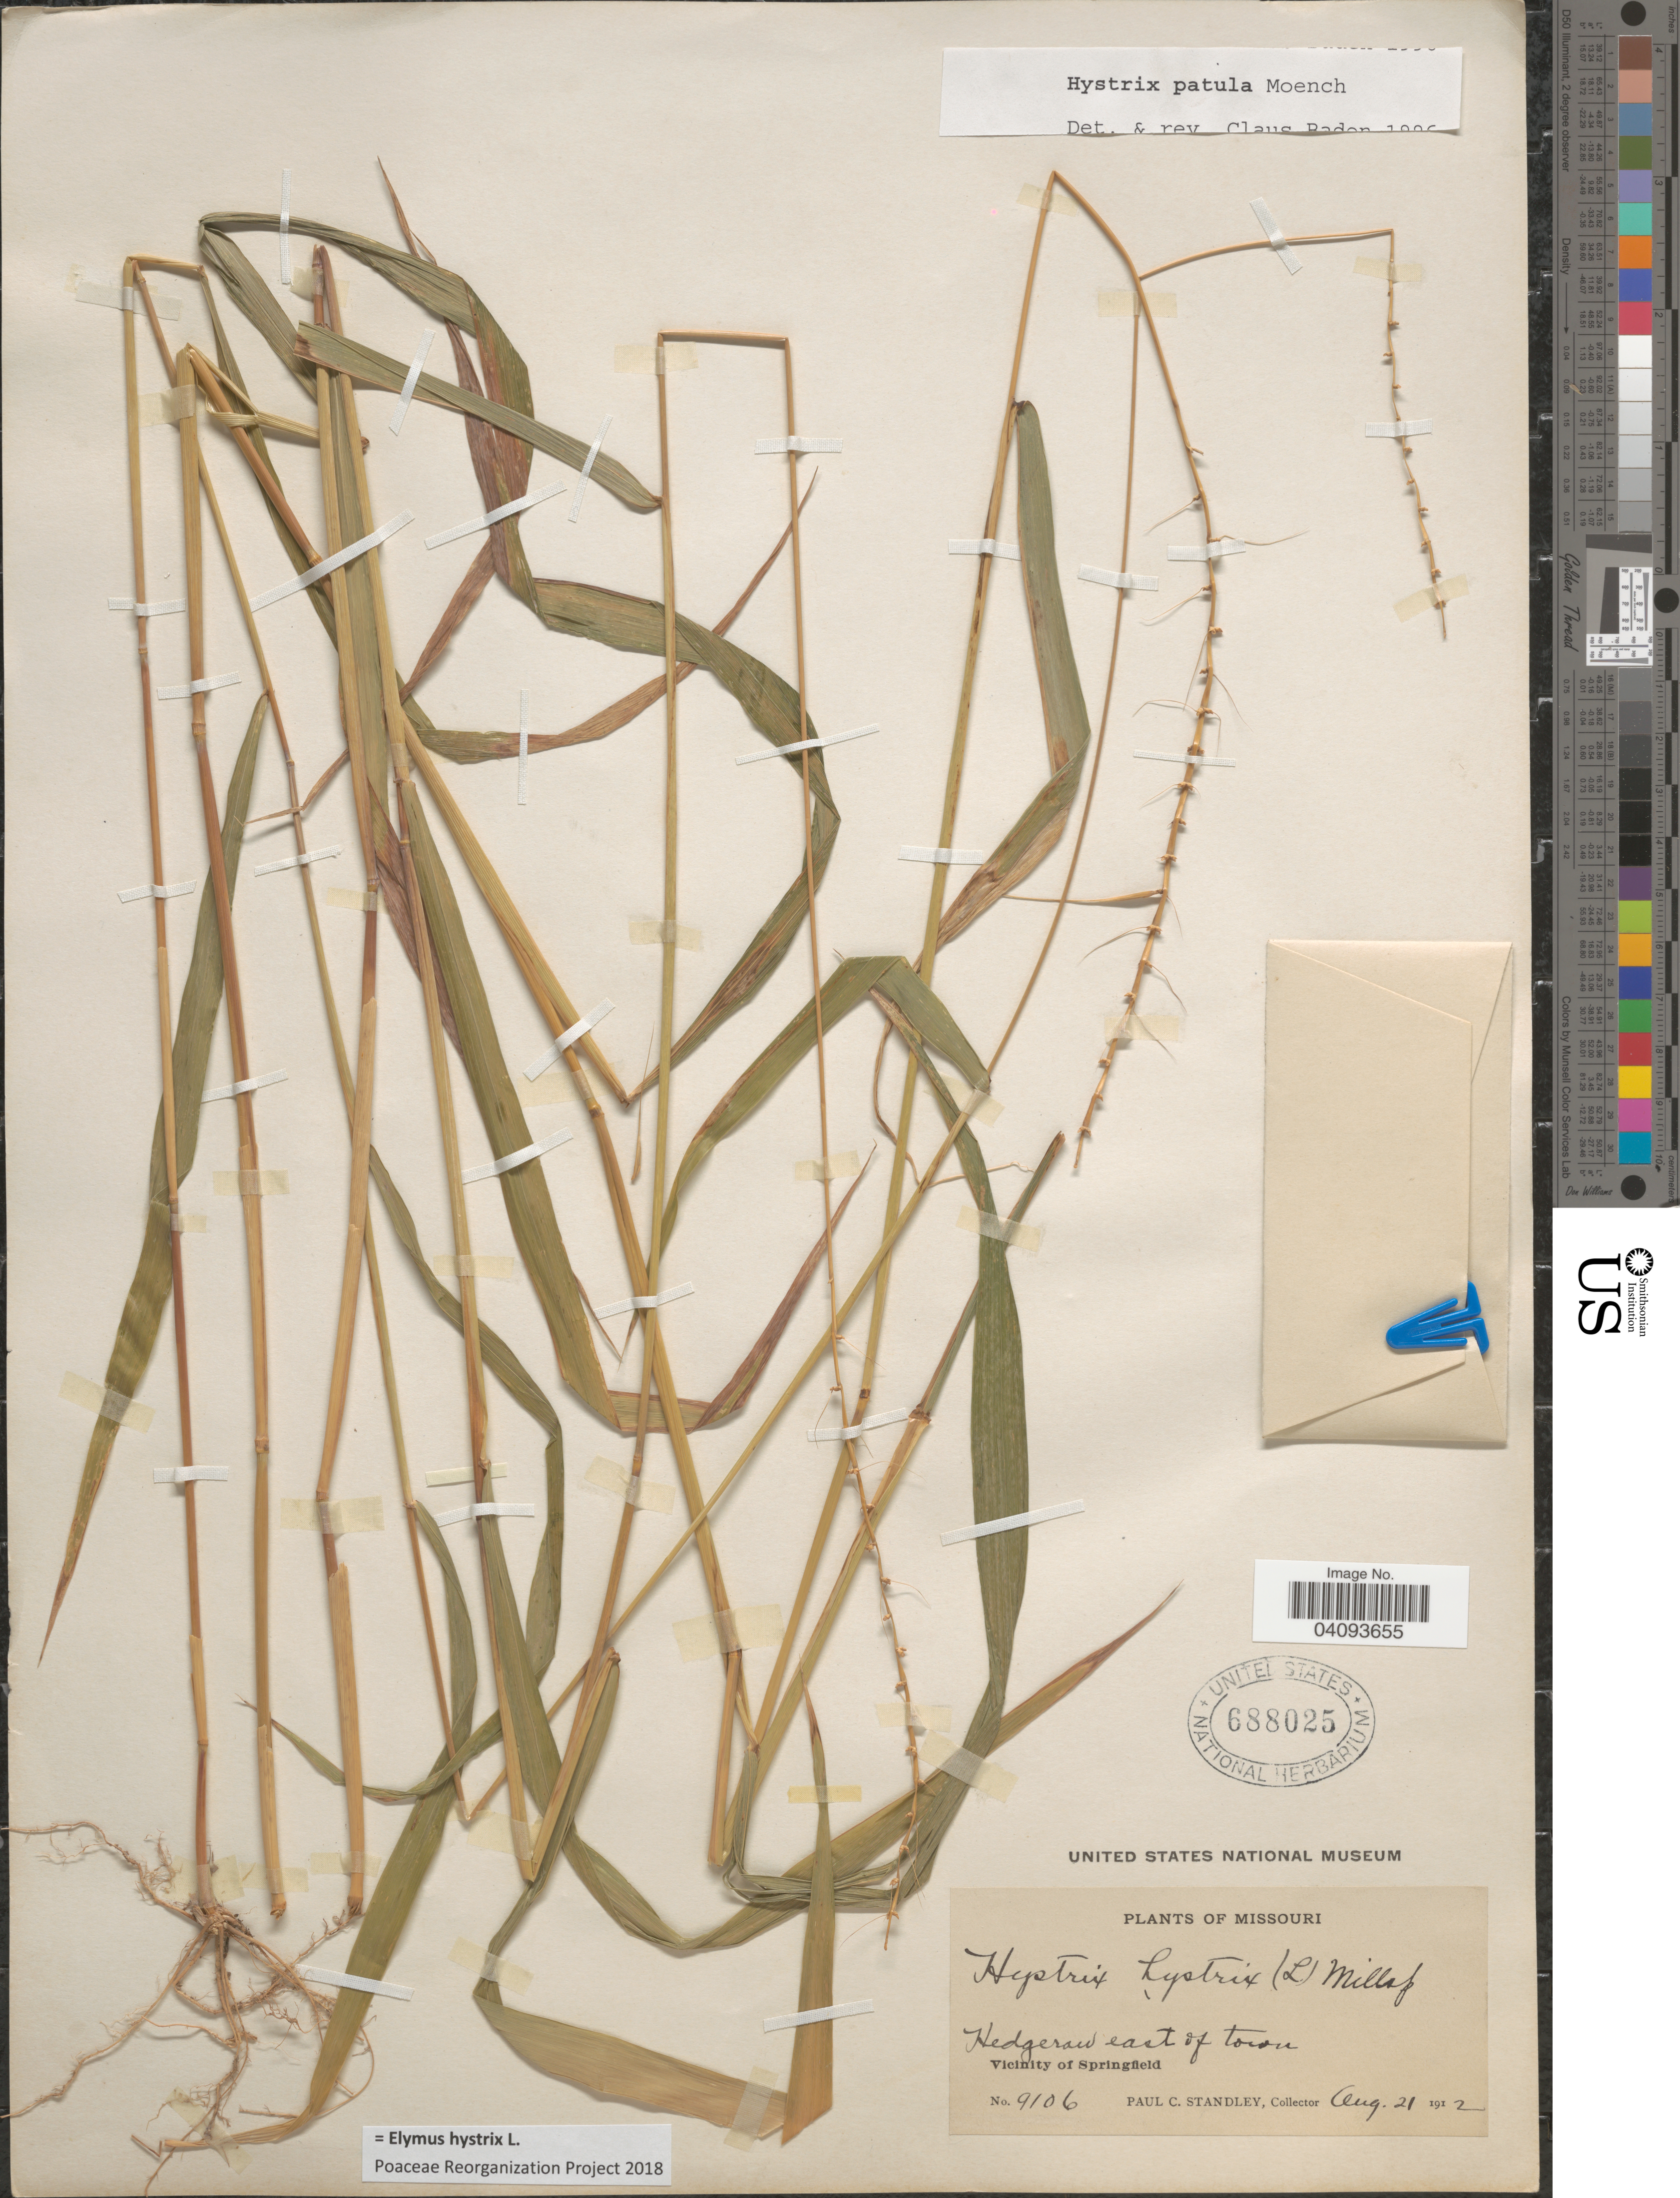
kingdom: Plantae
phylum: Tracheophyta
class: Liliopsida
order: Poales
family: Poaceae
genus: Elymus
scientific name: Elymus hystrix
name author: L.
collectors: P. C. Standley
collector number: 9106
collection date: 1912-08-21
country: United States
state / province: Missouri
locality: Hedgeraw east of town. Vicinity of Springfield.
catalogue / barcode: US 688025